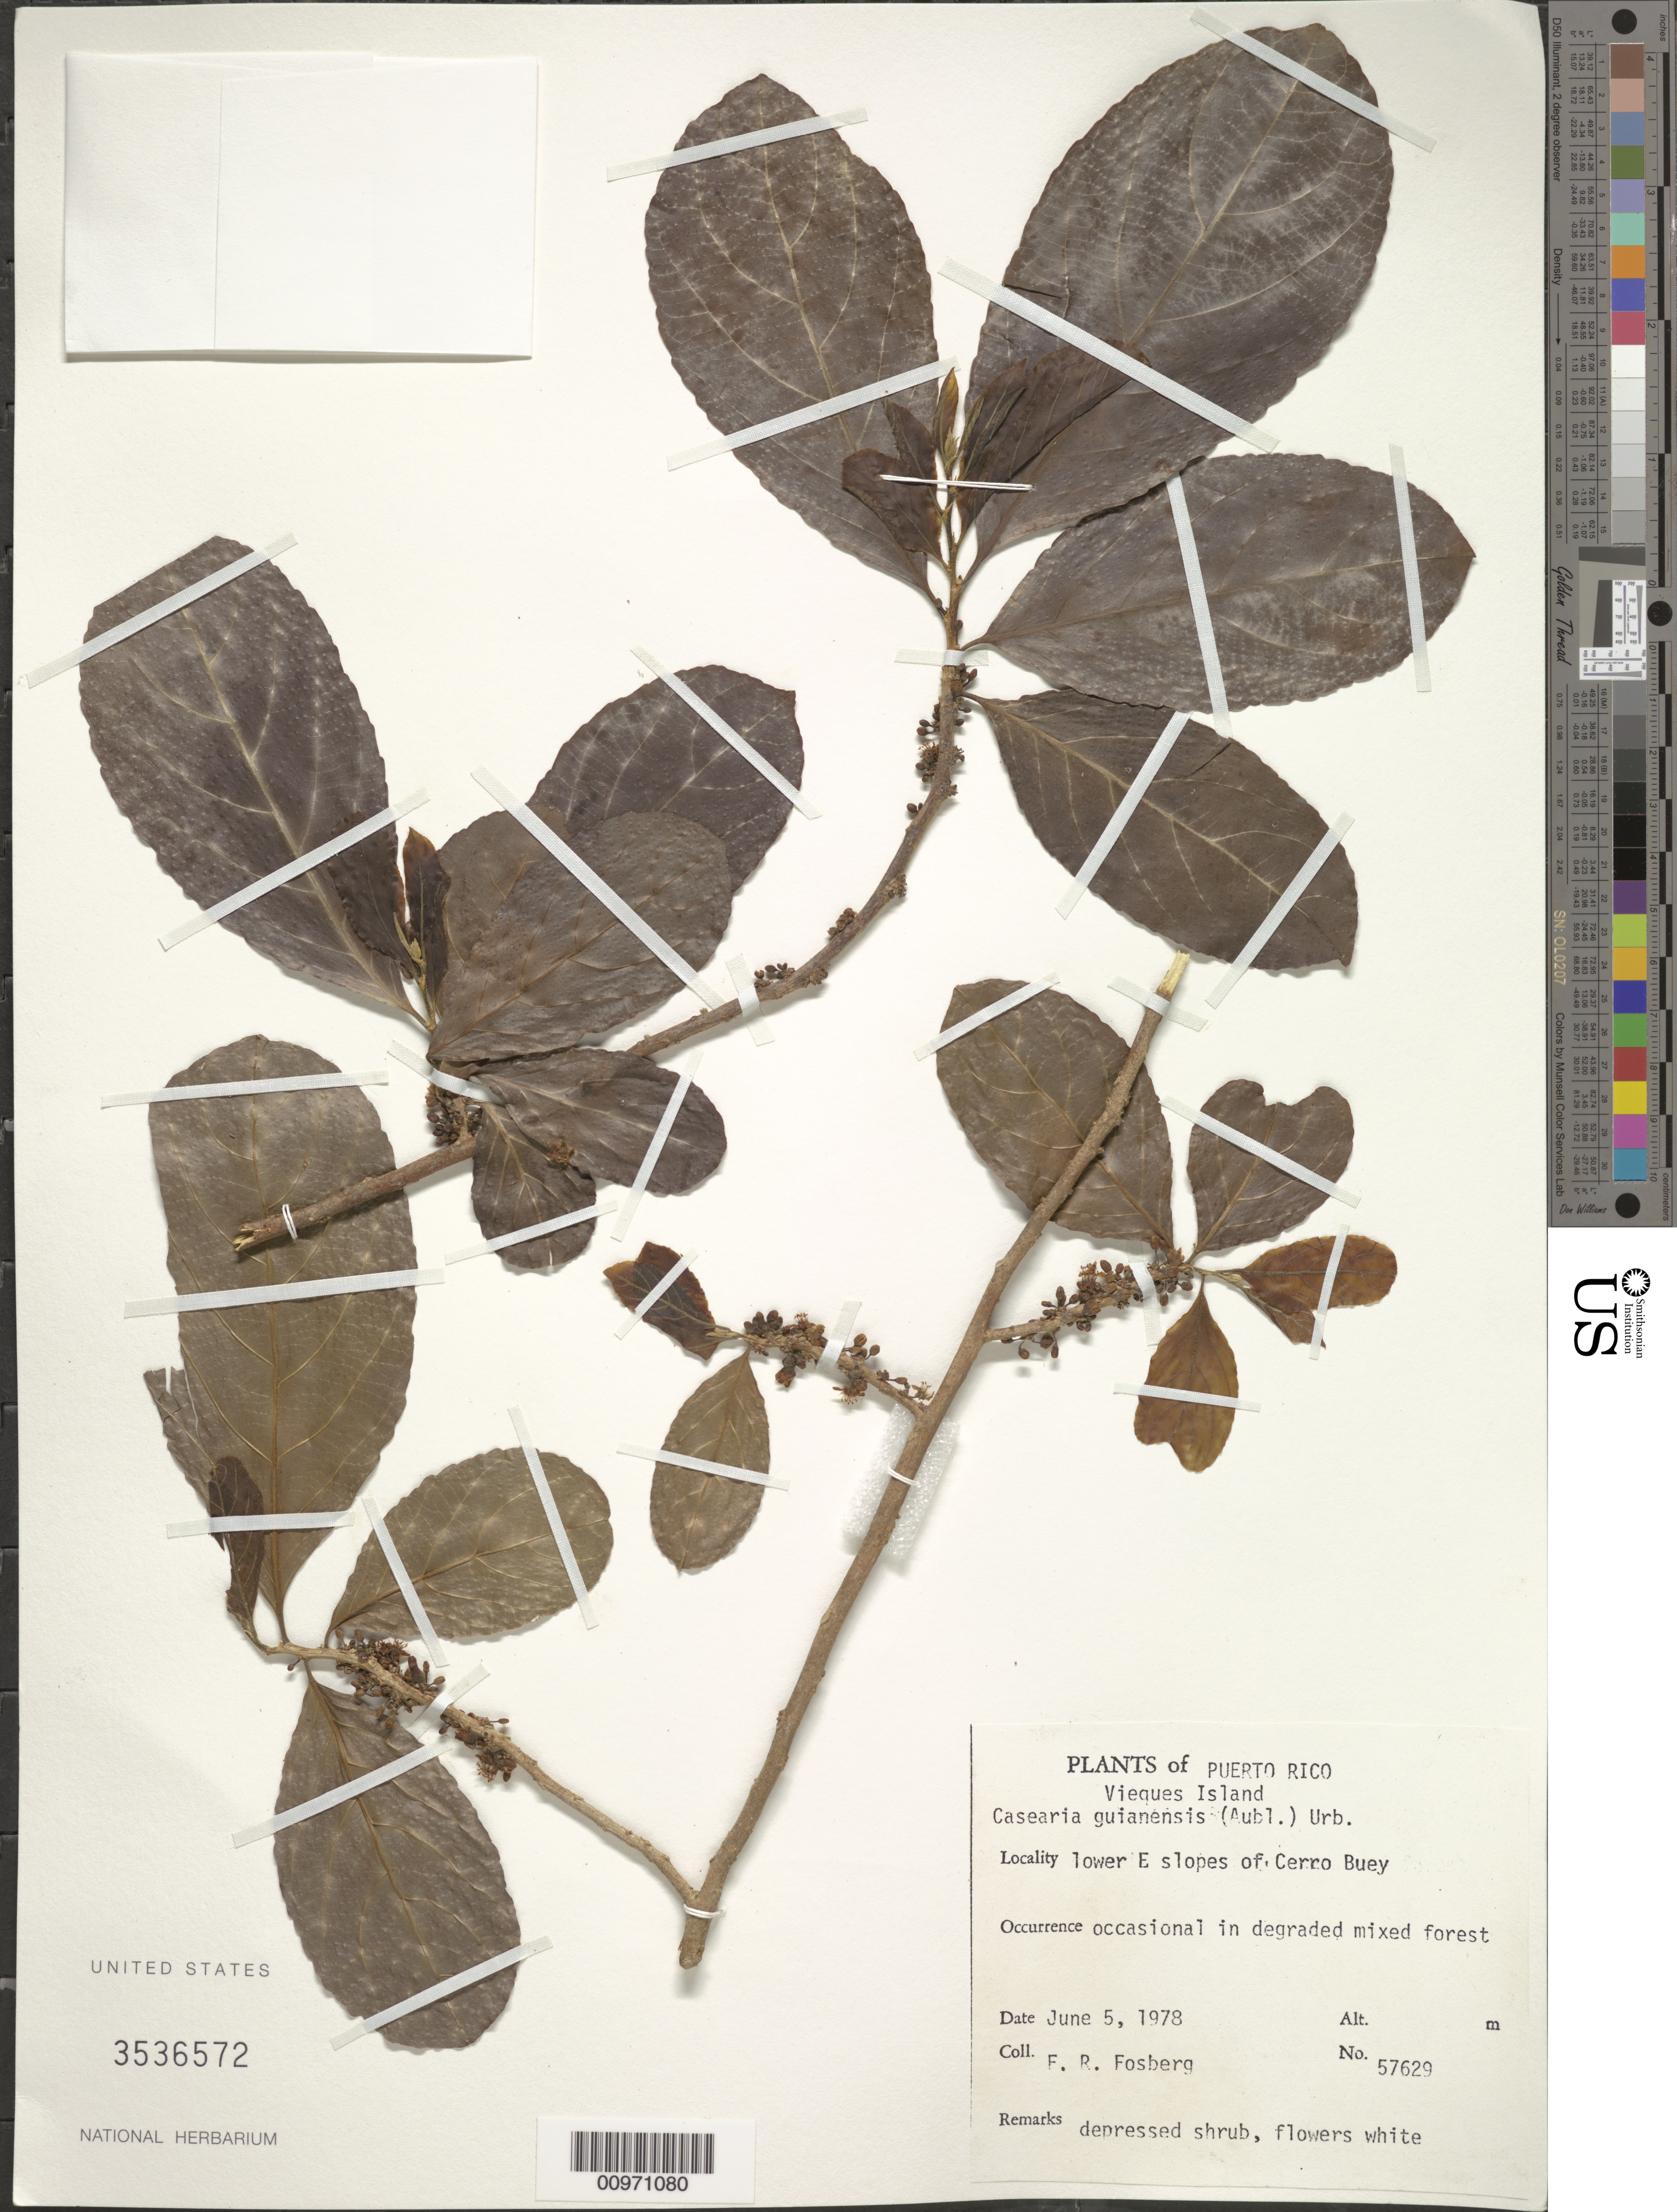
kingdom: Plantae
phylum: Tracheophyta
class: Magnoliopsida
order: Malpighiales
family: Salicaceae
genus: Casearia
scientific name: Casearia guianensis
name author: (Aubl.) Urb.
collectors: F. R. Fosberg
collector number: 57629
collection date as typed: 05 Jun 1978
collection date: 1978-06-05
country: Puerto Rico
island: Vieques I.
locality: Lower E slopes of Cerro Buey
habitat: In degraded mixed forest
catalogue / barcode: US 3536572